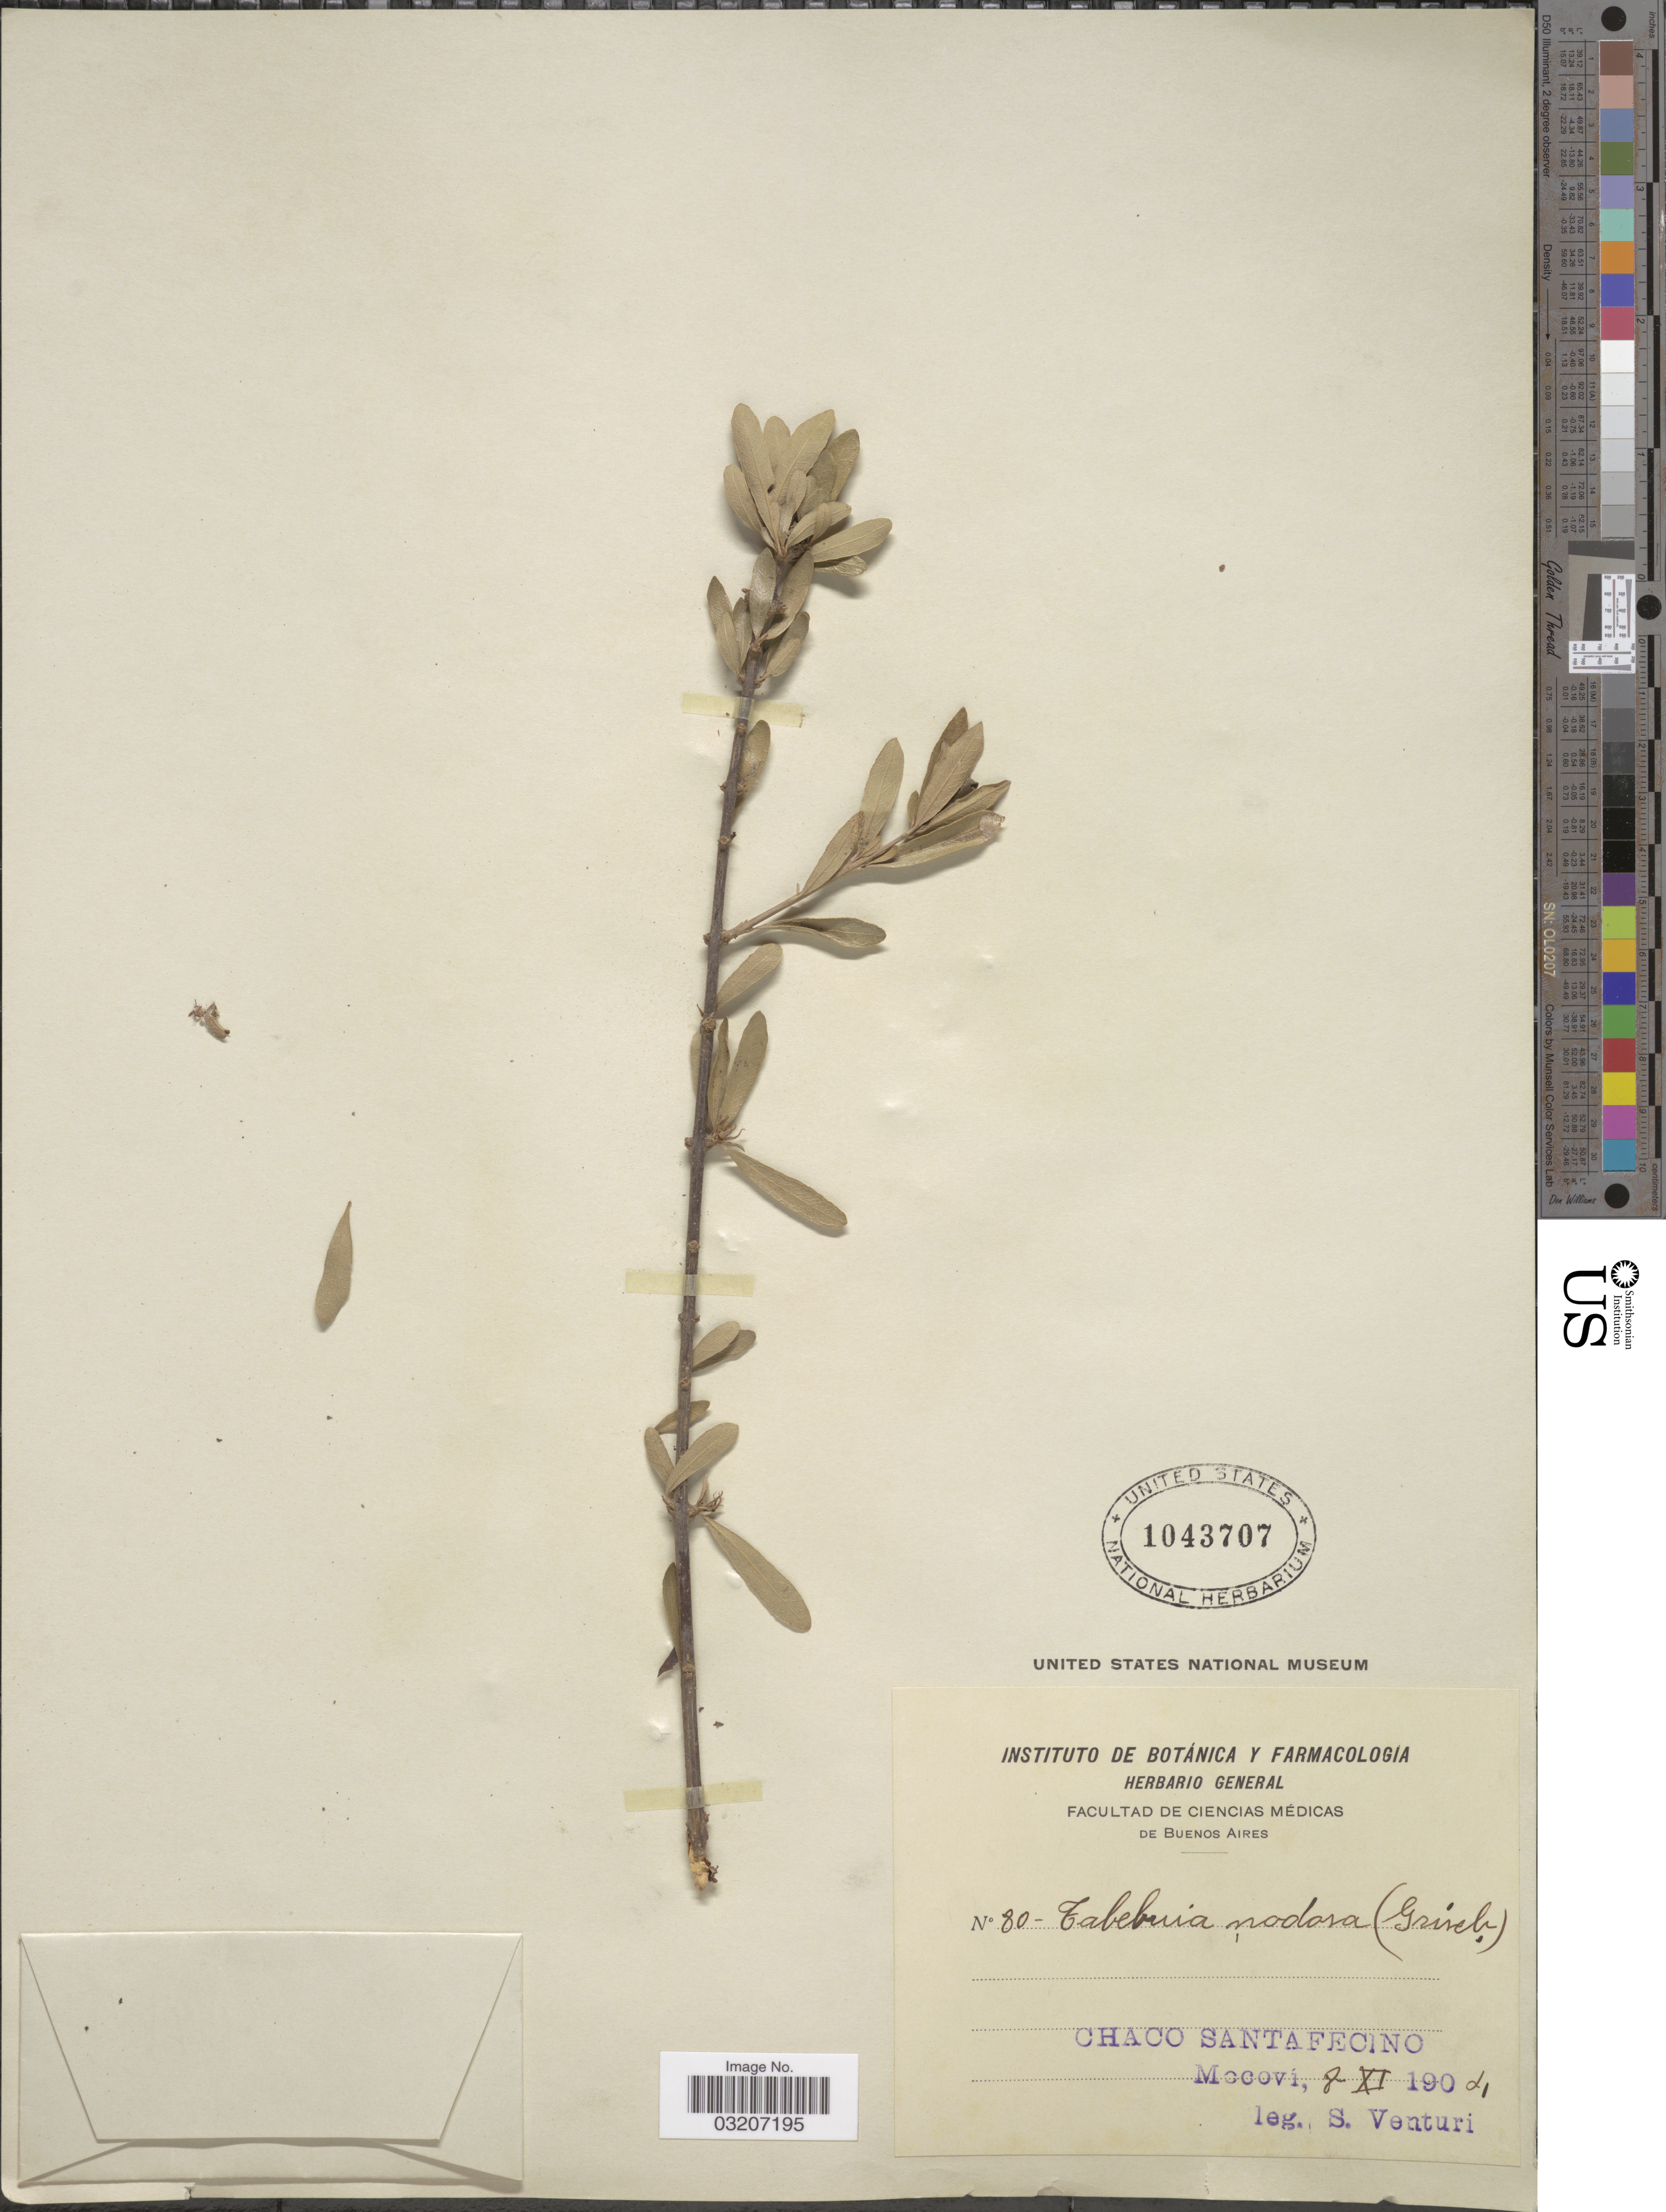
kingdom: Plantae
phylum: Tracheophyta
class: Magnoliopsida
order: Lamiales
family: Bignoniaceae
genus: Tabebuia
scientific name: Tabebuia nodosa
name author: (Griseb.) Griseb.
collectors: S. Venturi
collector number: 80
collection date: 1904-11-08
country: Argentina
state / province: Chaco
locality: Chaco Santa Fecino. Mocovi.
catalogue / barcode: US 1043707